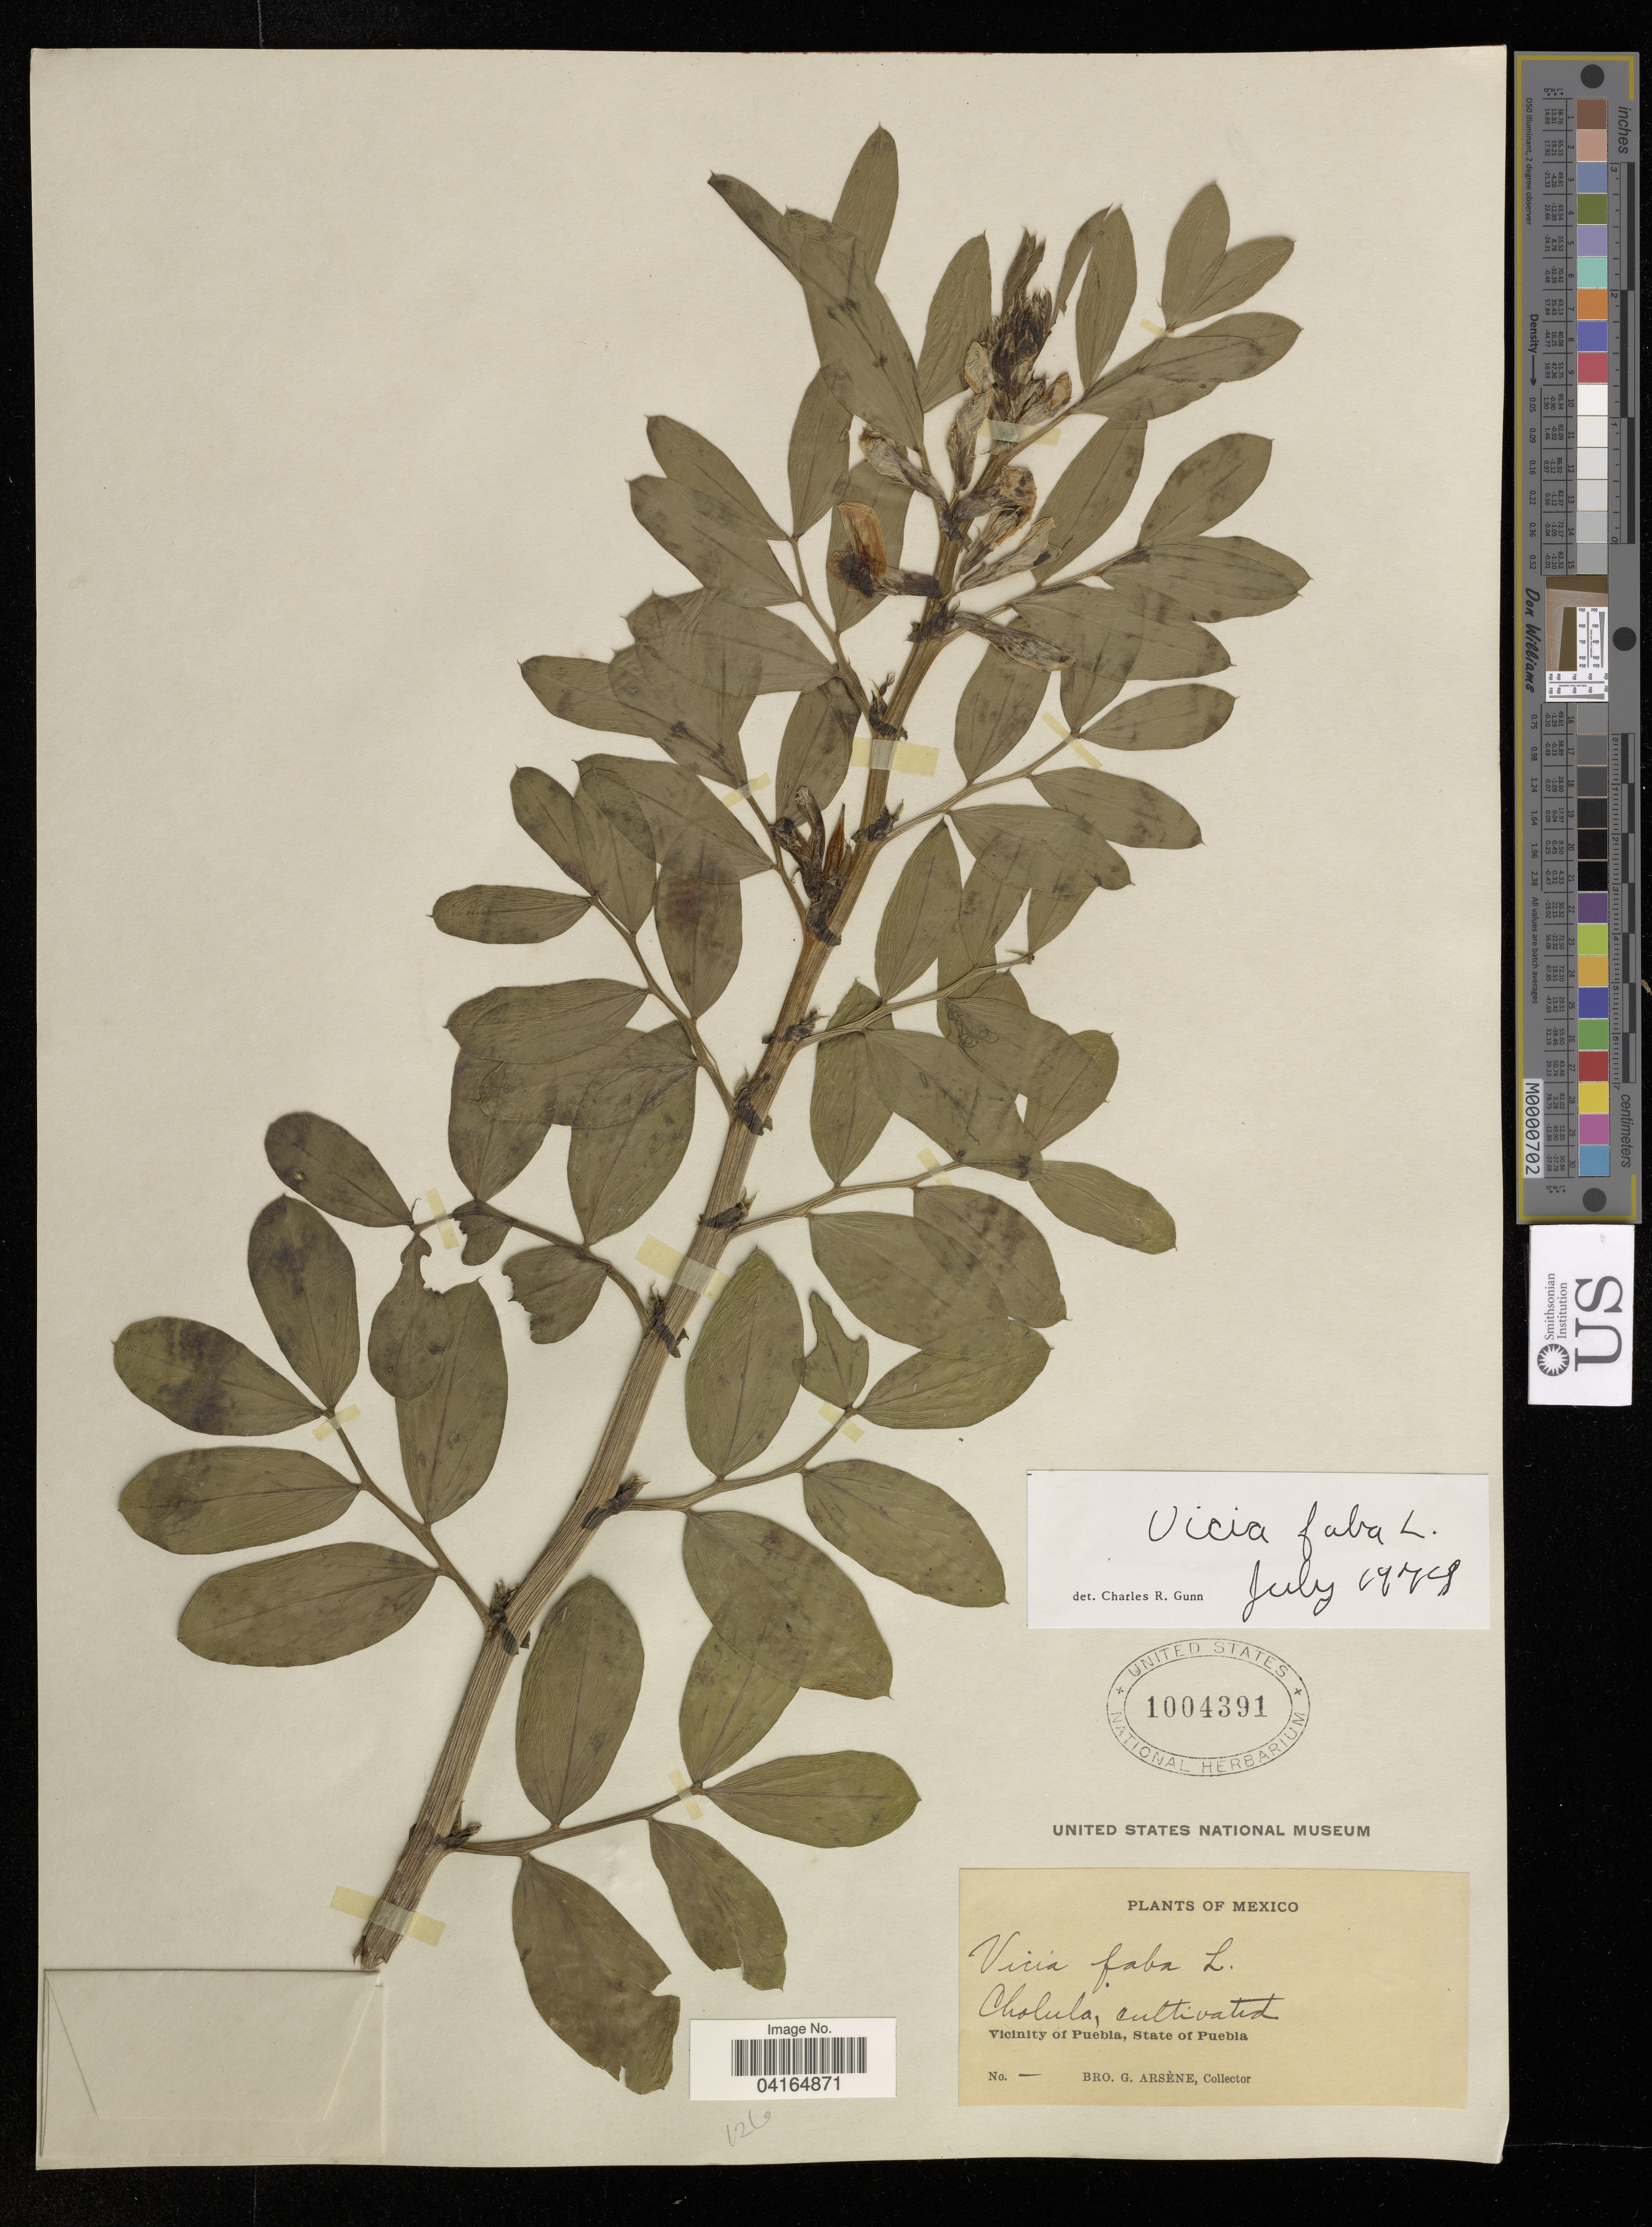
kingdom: Plantae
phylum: Tracheophyta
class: Magnoliopsida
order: Fabales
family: Fabaceae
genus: Vicia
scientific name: Vicia faba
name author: L.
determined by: Hechenleitner, Paulina, RBG Edinburgh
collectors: Bro. G. Arsène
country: Mexico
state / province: Puebla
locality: Vicinity of Puebla.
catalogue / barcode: US 1004391